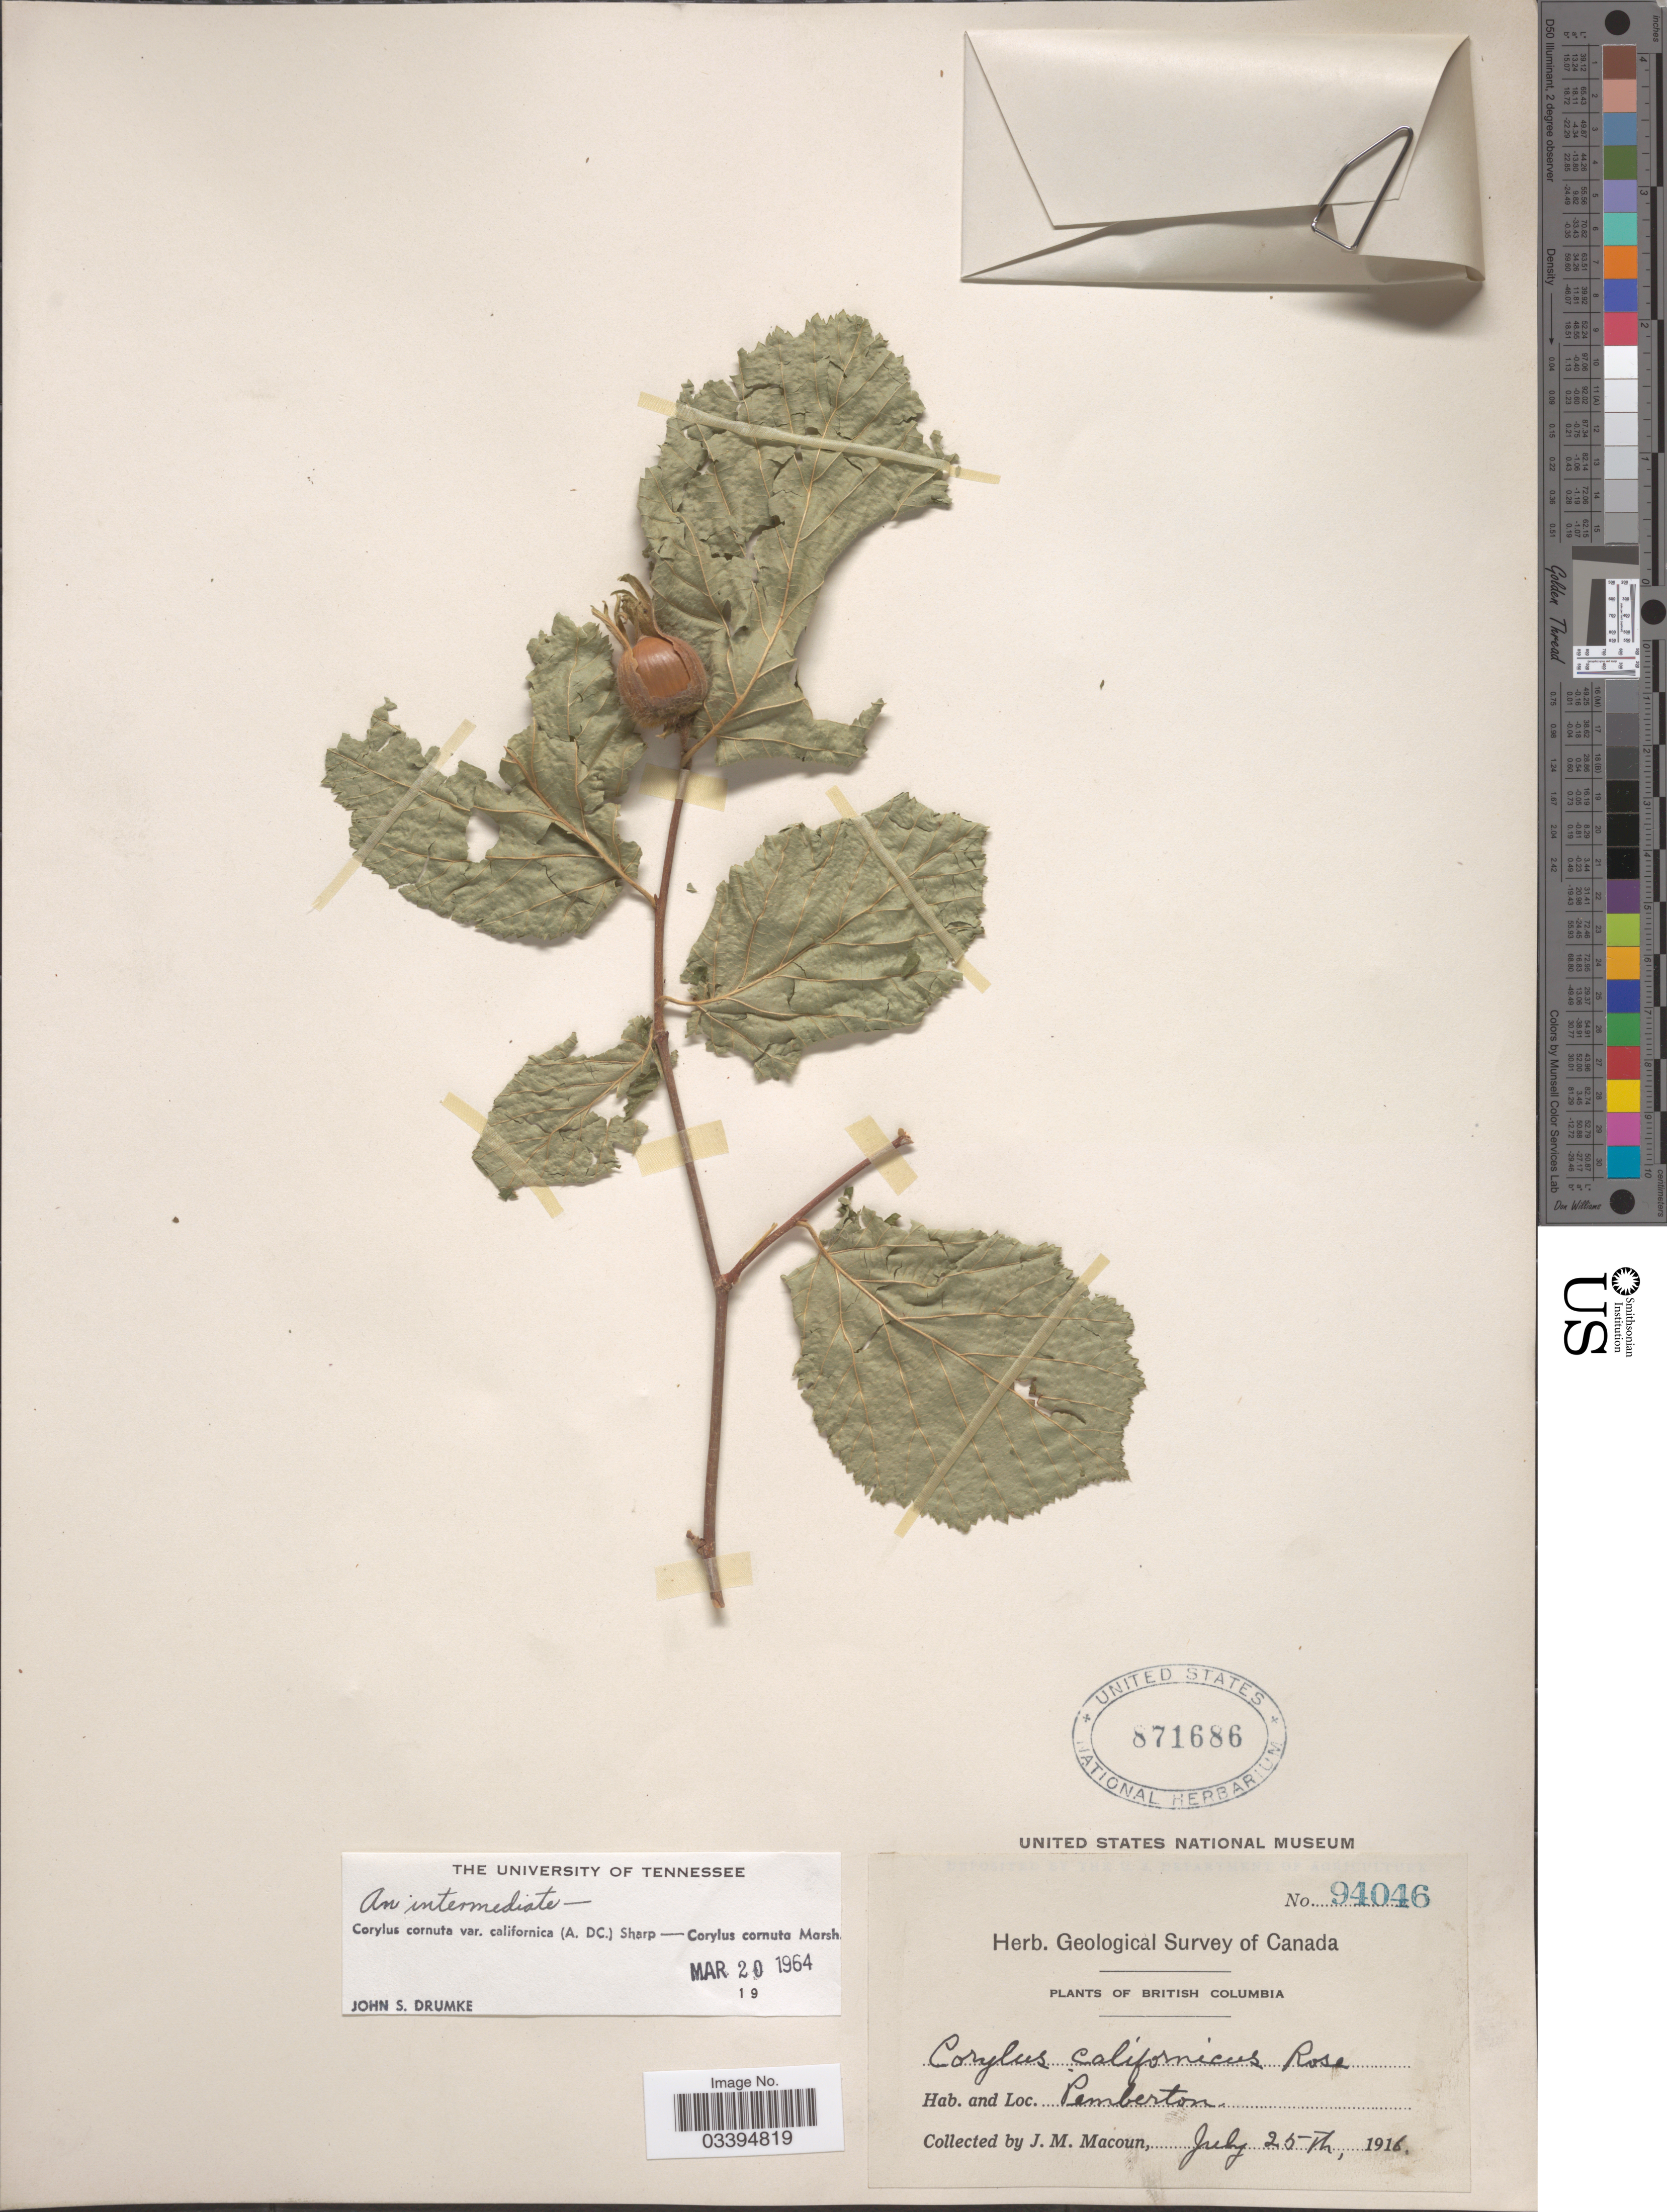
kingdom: Plantae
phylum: Tracheophyta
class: Magnoliopsida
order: Fagales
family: Betulaceae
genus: Corylus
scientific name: Corylus cornuta var. californica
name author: Marshall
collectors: J. M. Macoun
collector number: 94046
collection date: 1916-07-25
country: Canada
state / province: British Columbia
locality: Pemberton.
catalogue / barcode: US 871686